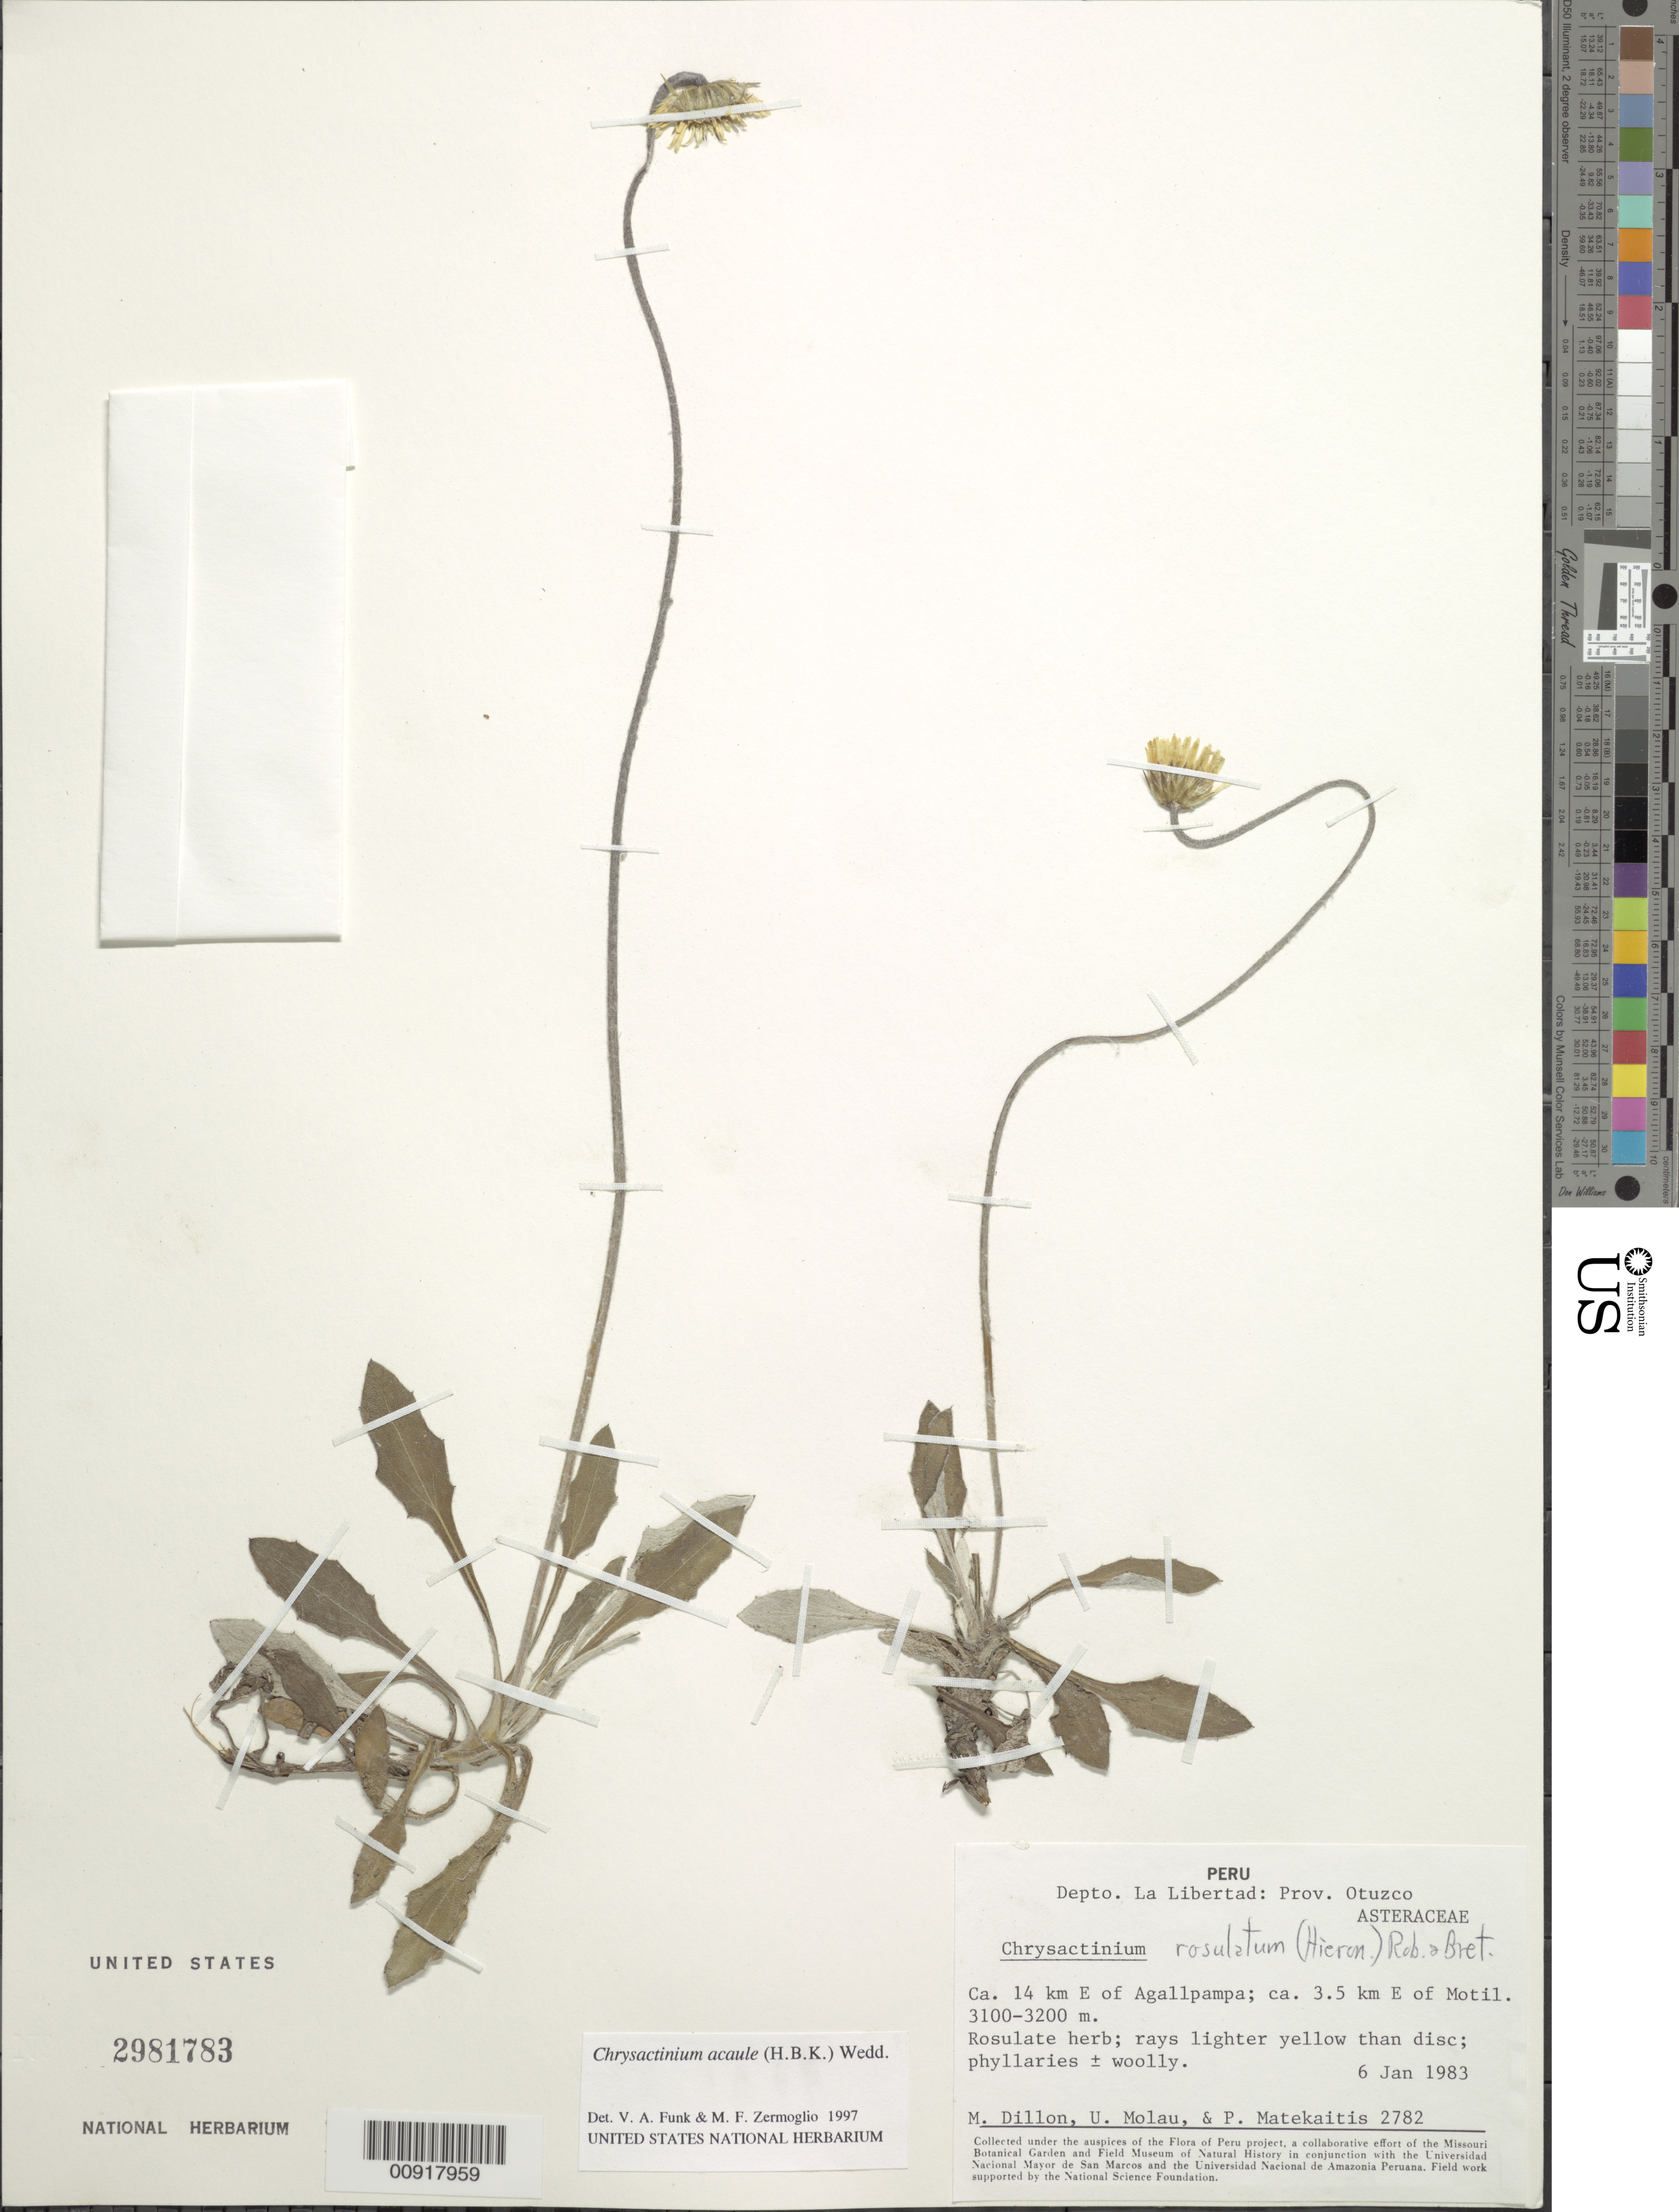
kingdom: Plantae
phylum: Tracheophyta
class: Magnoliopsida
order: Asterales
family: Asteraceae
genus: Chrysactinium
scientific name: Chrysactinium acaule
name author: (Kunth) Wedd.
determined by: Funk, V. A.; Zermoglio, M. F.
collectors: M. O. Dillon, U. Molau & P. Matekaitis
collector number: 2782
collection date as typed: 6 January 1983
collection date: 1983-01-06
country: Peru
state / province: La Libertad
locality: Prov. Otuzco, Dpto. La Libertad, ca. 14 km E of Agallpampa; ca. 3.5 km E of Motil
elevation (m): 3100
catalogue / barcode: US 2981783